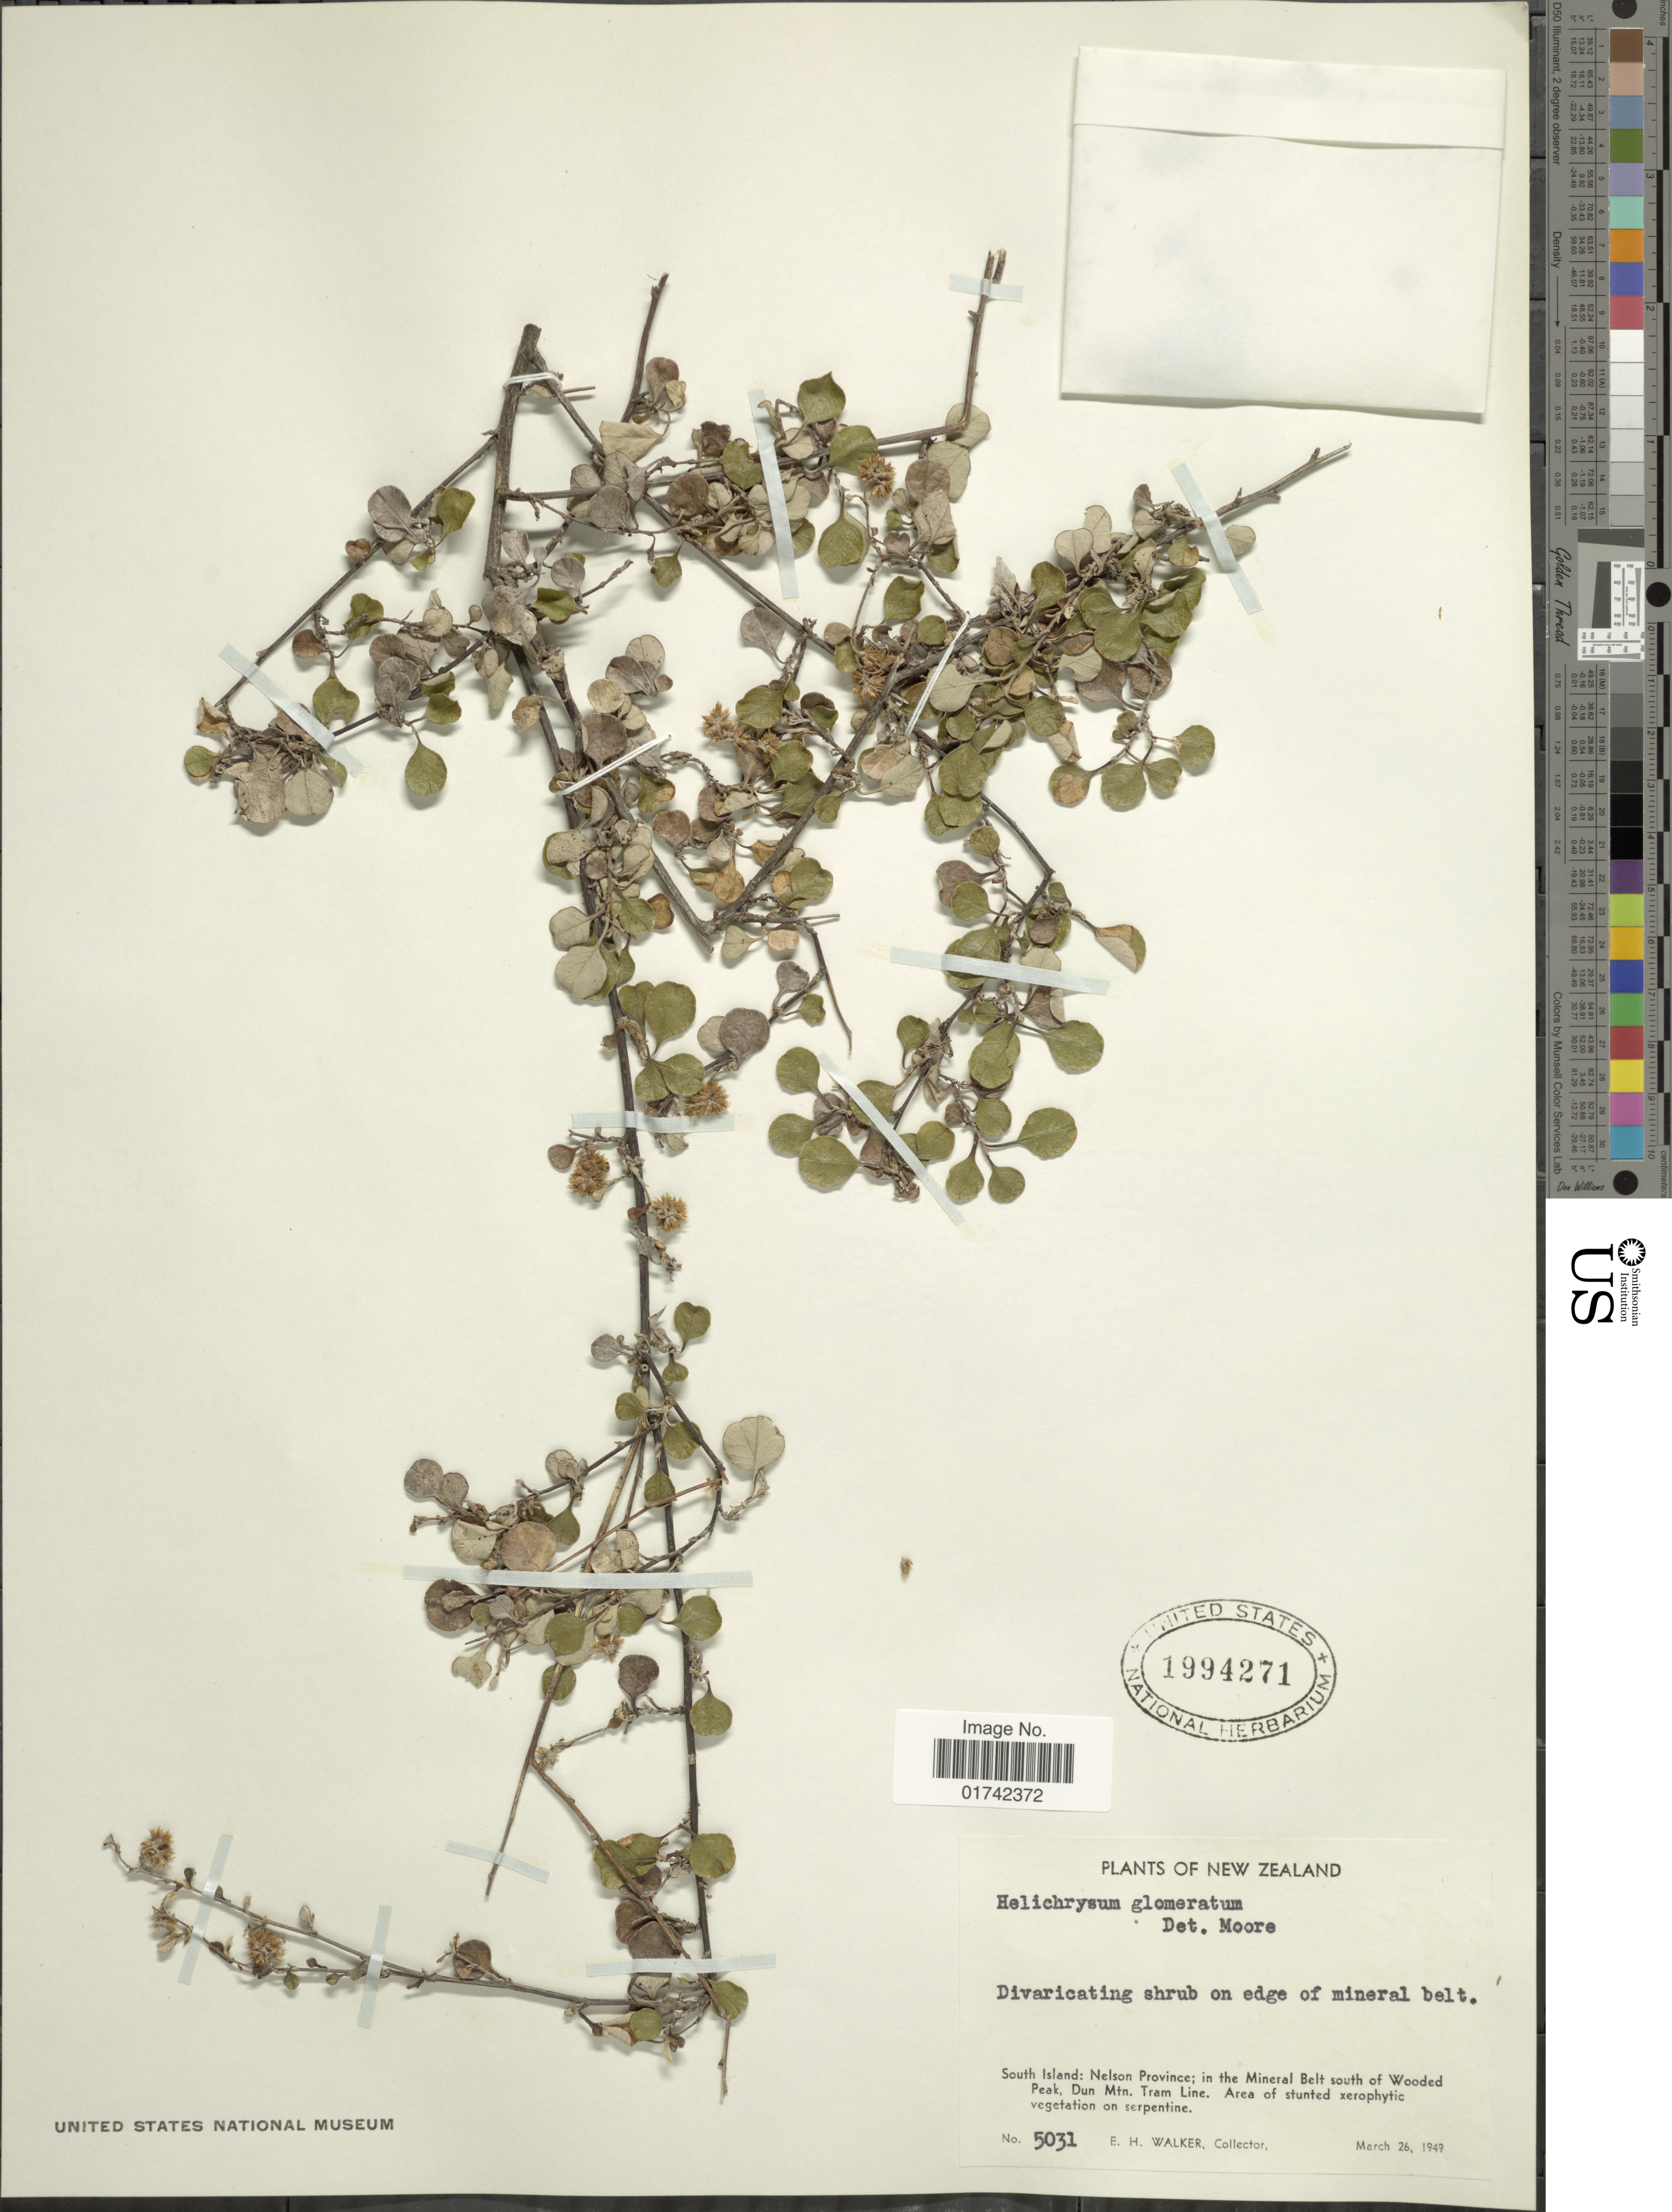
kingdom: Plantae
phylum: Tracheophyta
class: Magnoliopsida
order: Asterales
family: Asteraceae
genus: Helichrysum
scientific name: Helichrysum glomeratum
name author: Klatt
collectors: E. H. Walker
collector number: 5031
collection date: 1949-03-26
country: New Zealand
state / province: Nelson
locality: South Island, in the Mineral Belt south of Wooded Peak, Dun Mtn., Tram Line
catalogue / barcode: US 1994271